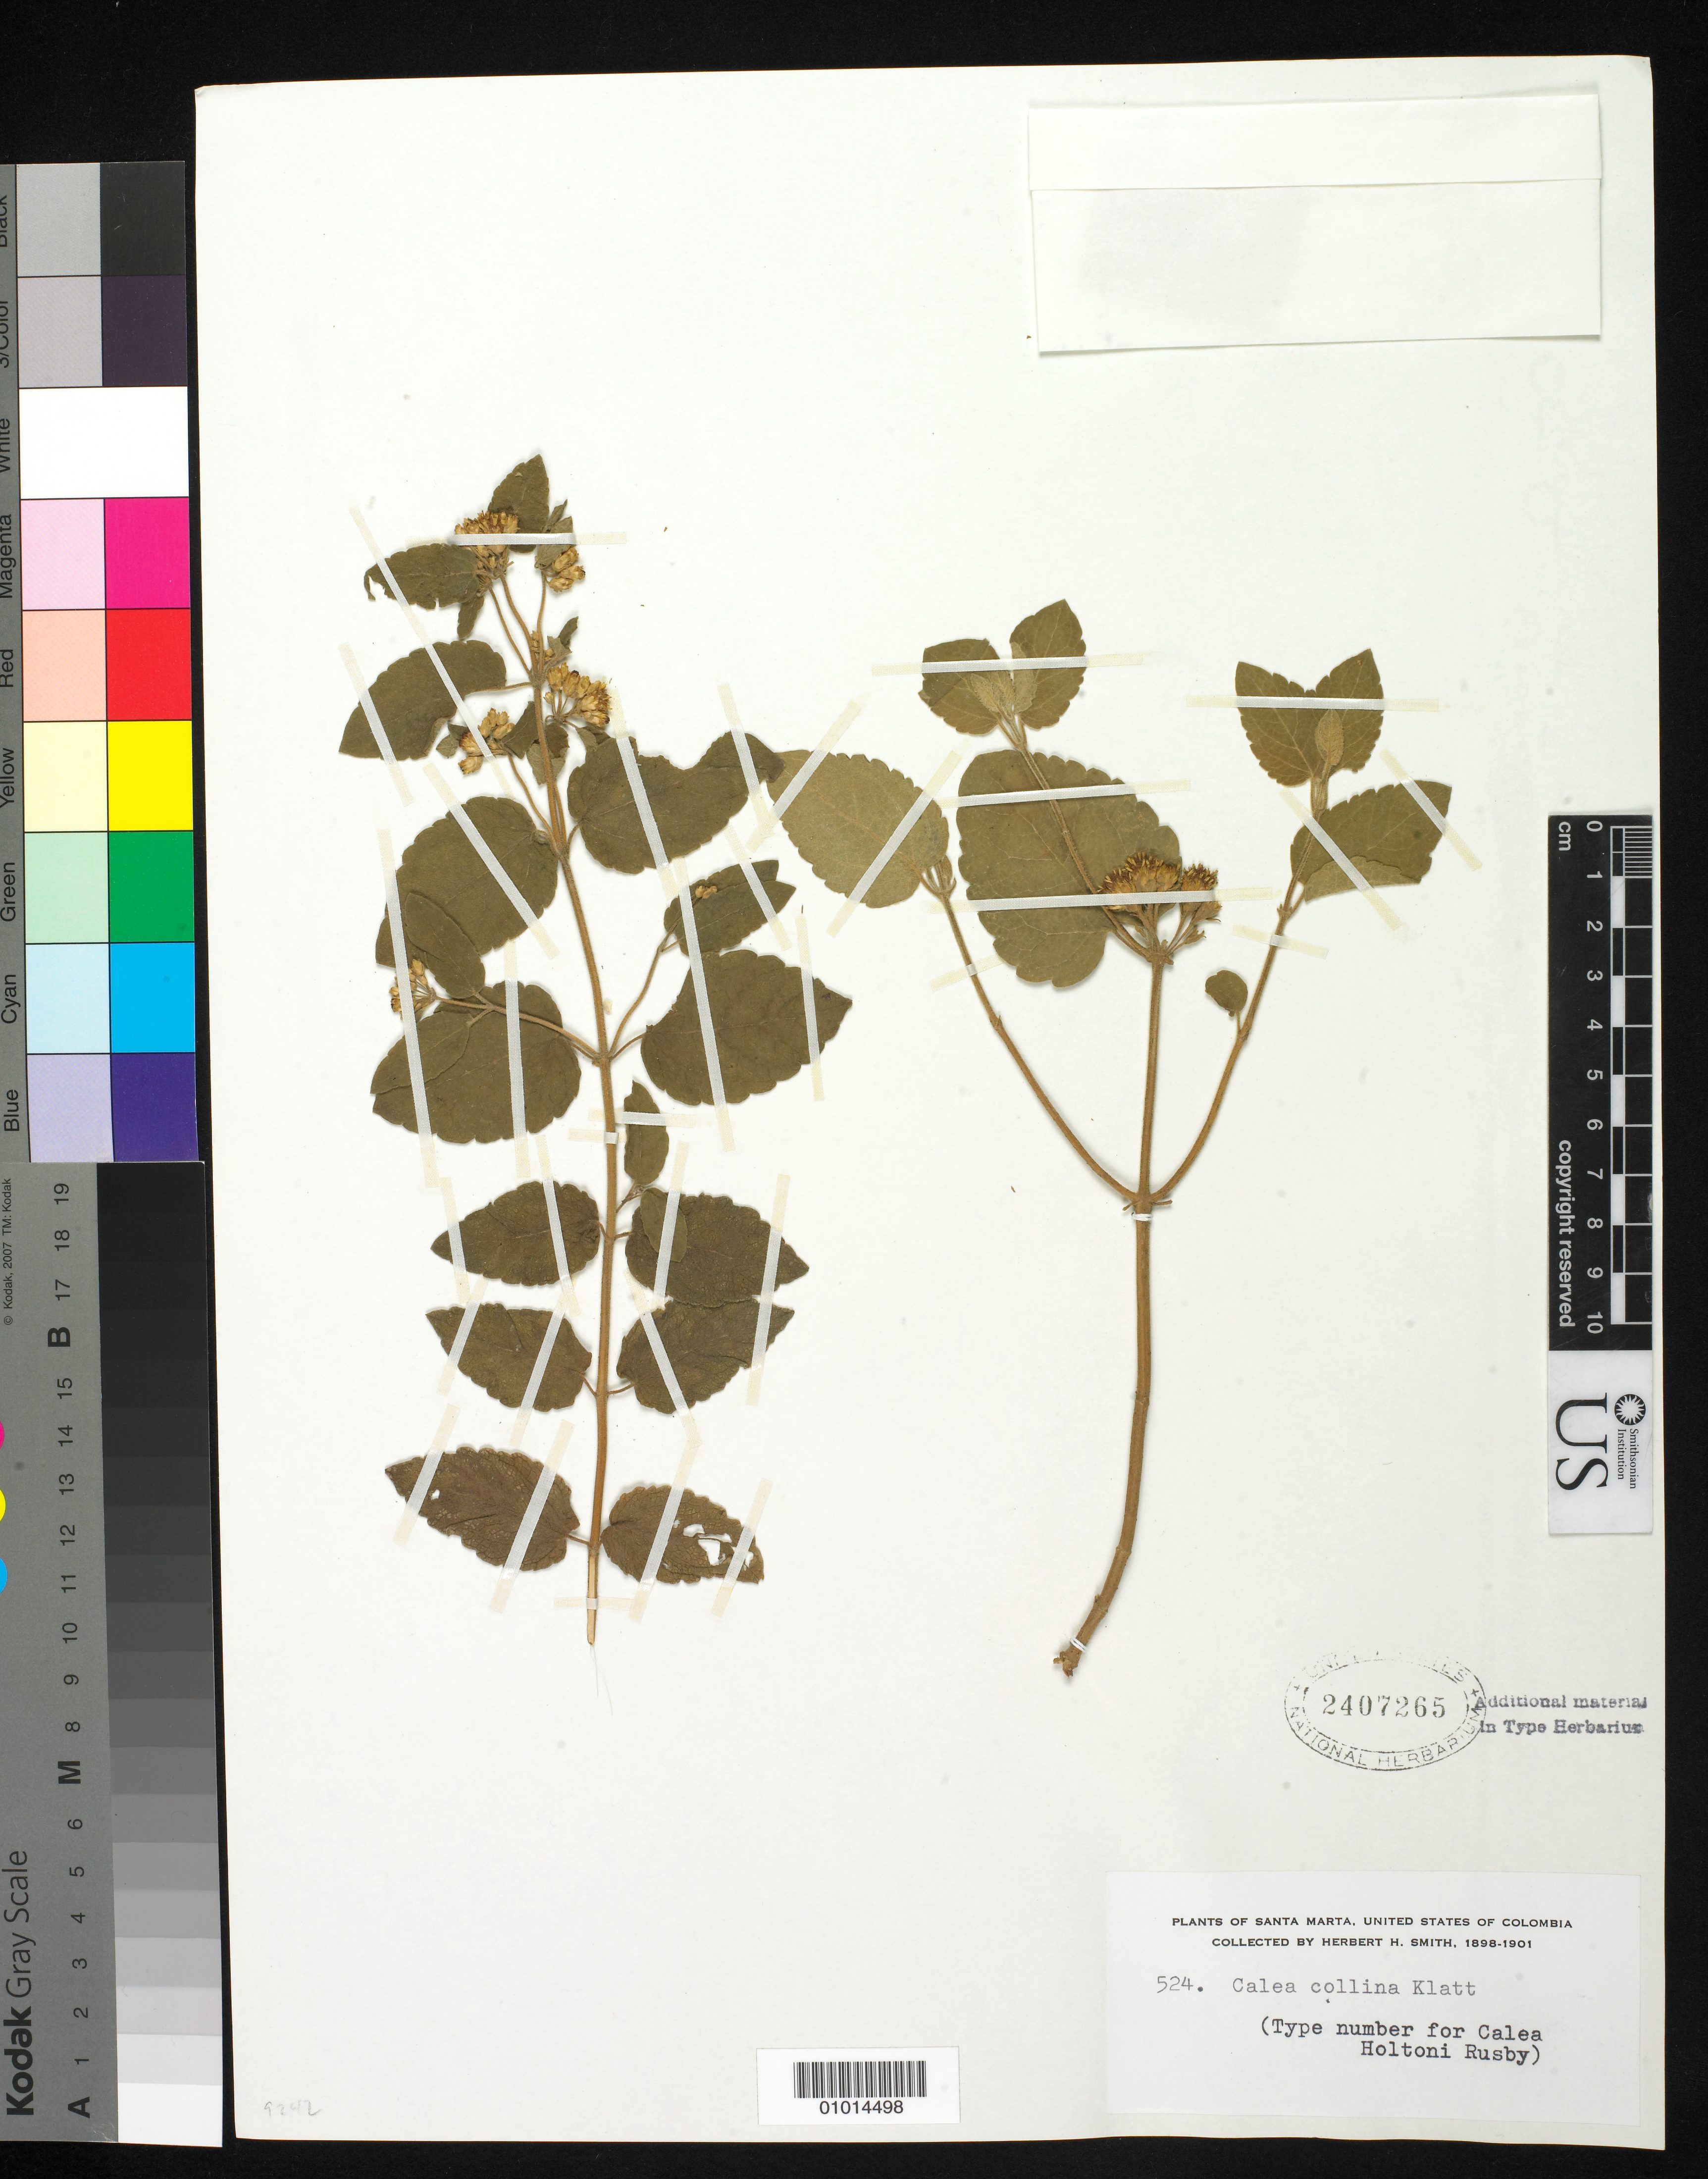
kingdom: Plantae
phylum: Tracheophyta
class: Magnoliopsida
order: Asterales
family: Asteraceae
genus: Calea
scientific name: Calea holtonii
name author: Rusby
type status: Isotype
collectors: Herbert H. Smith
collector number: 524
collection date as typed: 1898 to -- --- 1901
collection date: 1898/1901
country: Colombia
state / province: Magdalena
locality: Santa Marta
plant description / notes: Collection year for this sheet is different from the others.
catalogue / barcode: US 2407265